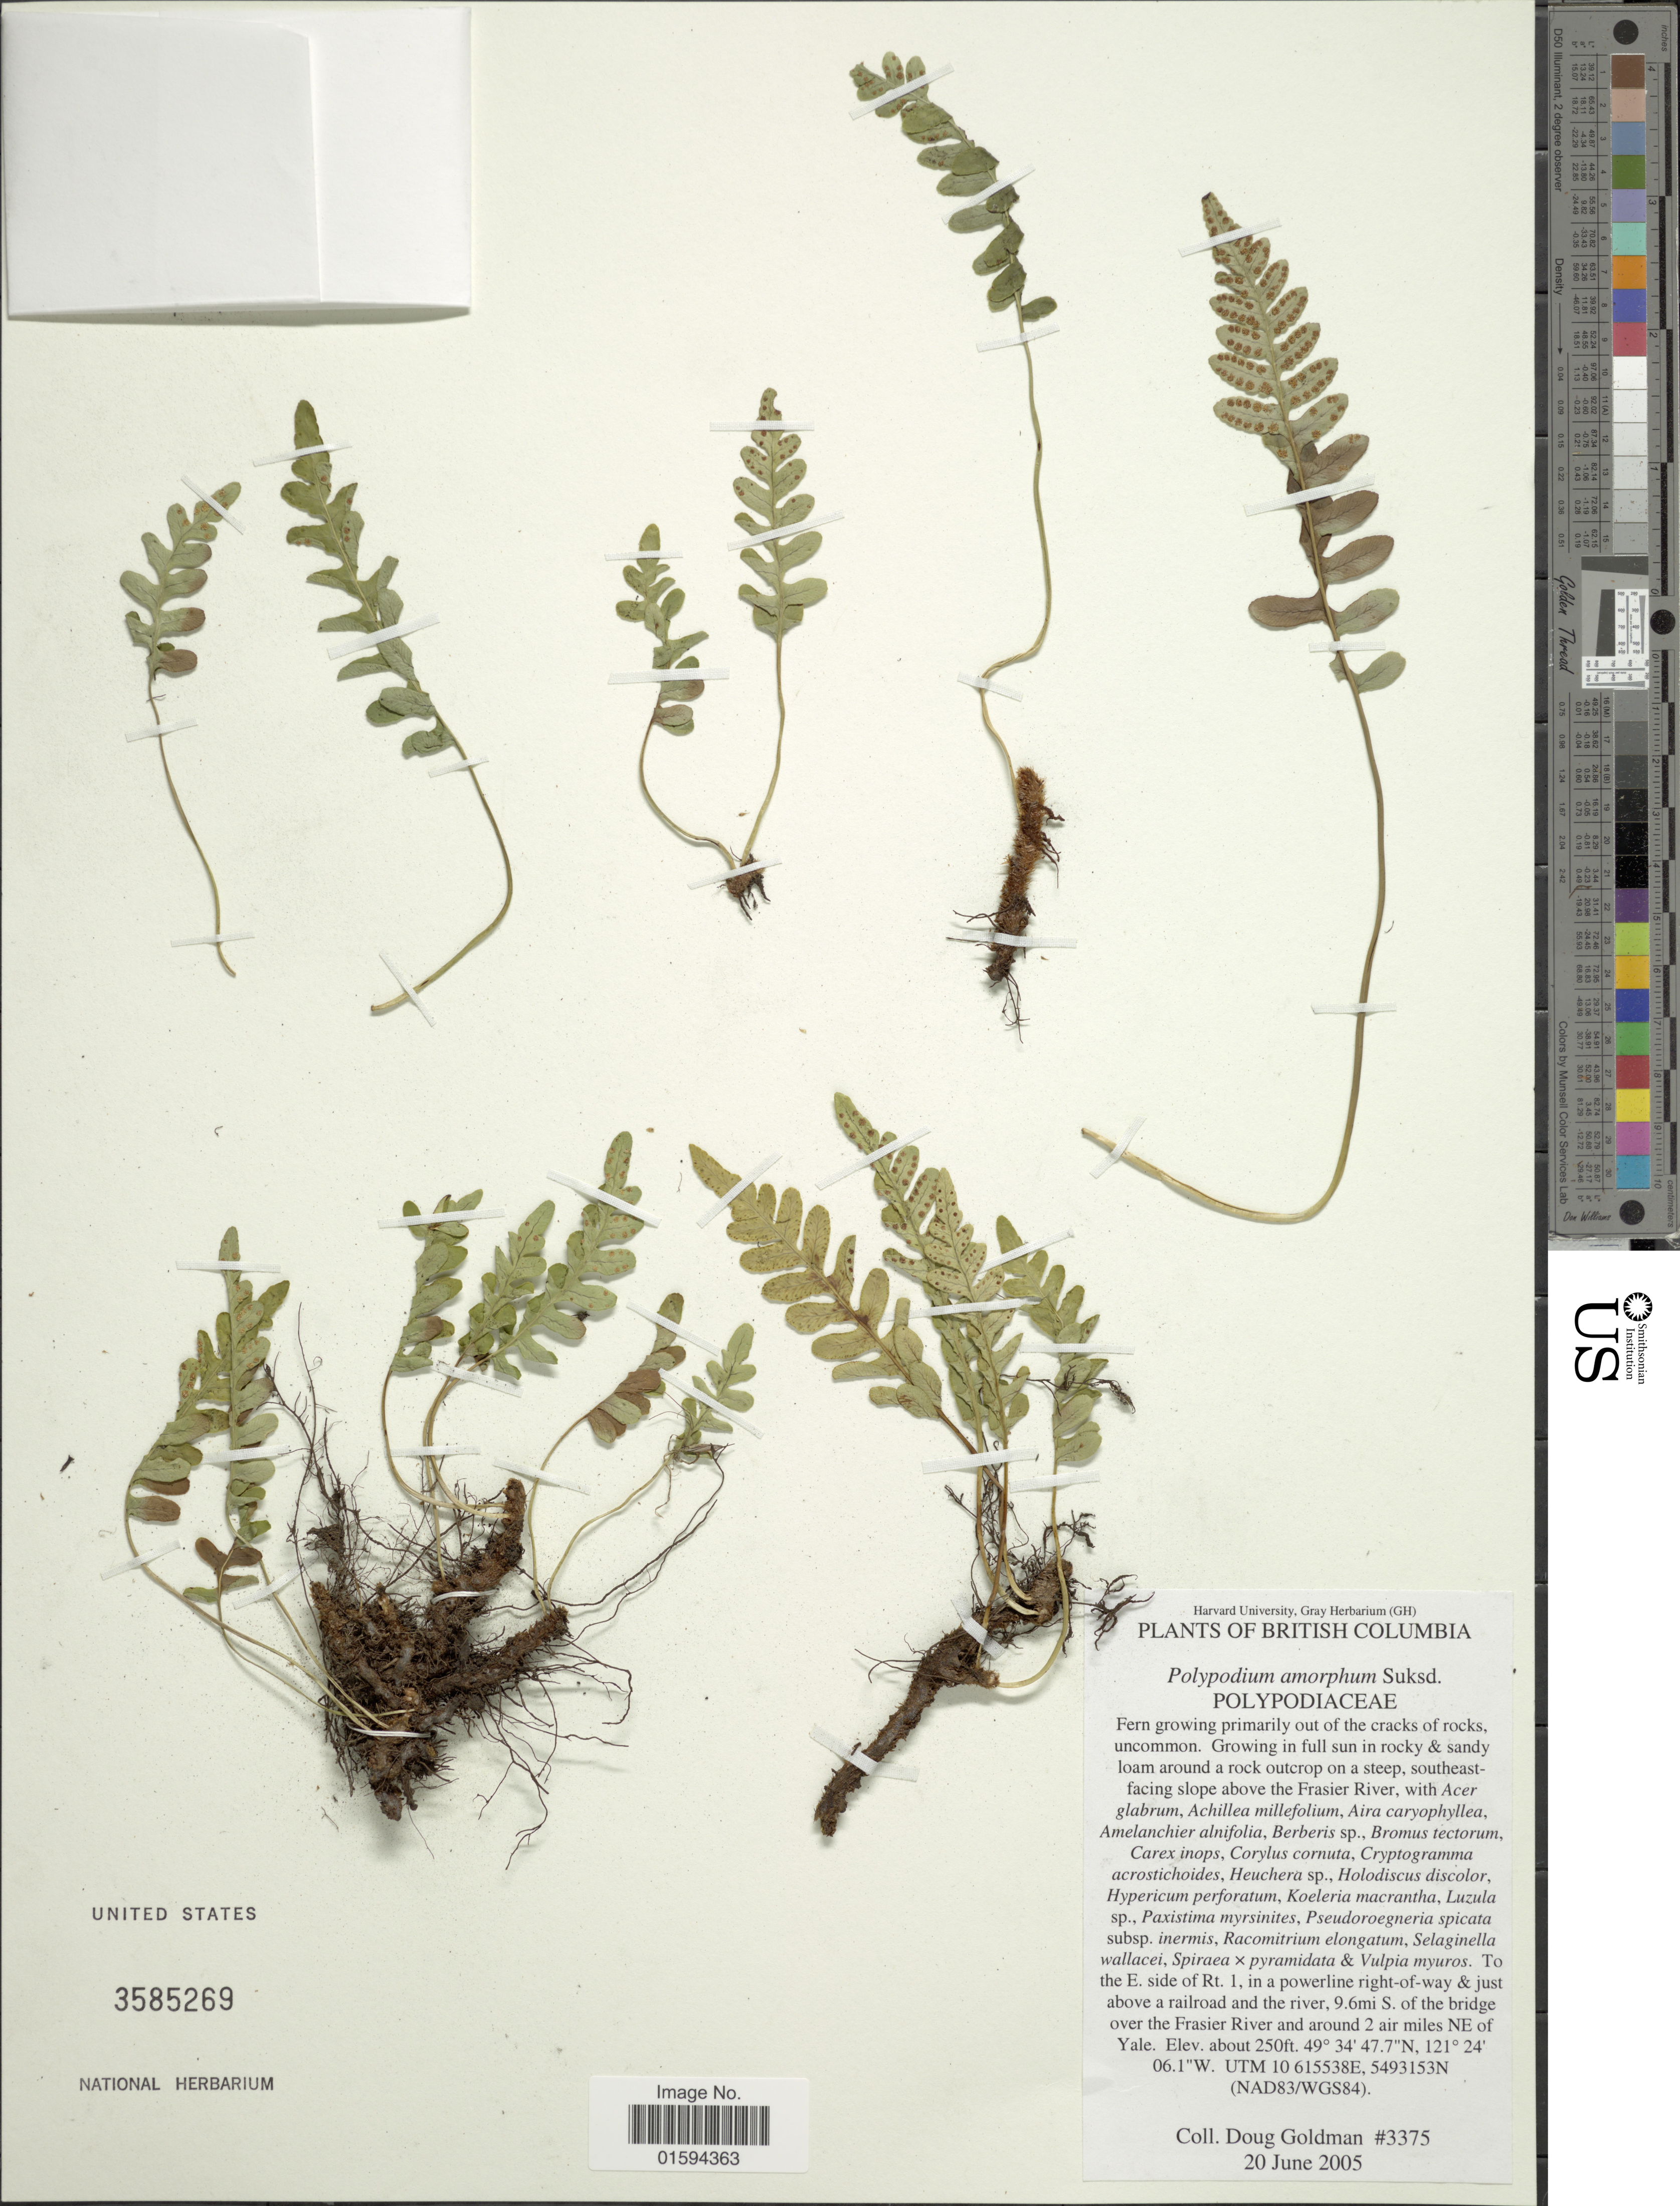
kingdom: Plantae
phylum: Tracheophyta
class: Polypodiopsida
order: Polypodiales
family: Polypodiaceae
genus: Polypodium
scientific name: Polypodium amorphum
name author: Suksd.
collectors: D. Goldman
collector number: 3375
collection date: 2005-06-20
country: Canada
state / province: British Columbia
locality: On a steep, southeast-facing slope above the Frasier River, to the E. side of Rt. 1, in a powerline right-of-way & just above a railroad and the river, 9.6 mi S. of the bridge over the Frasier River and around 2 air miles NE of Yale.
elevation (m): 76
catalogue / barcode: US 3585269